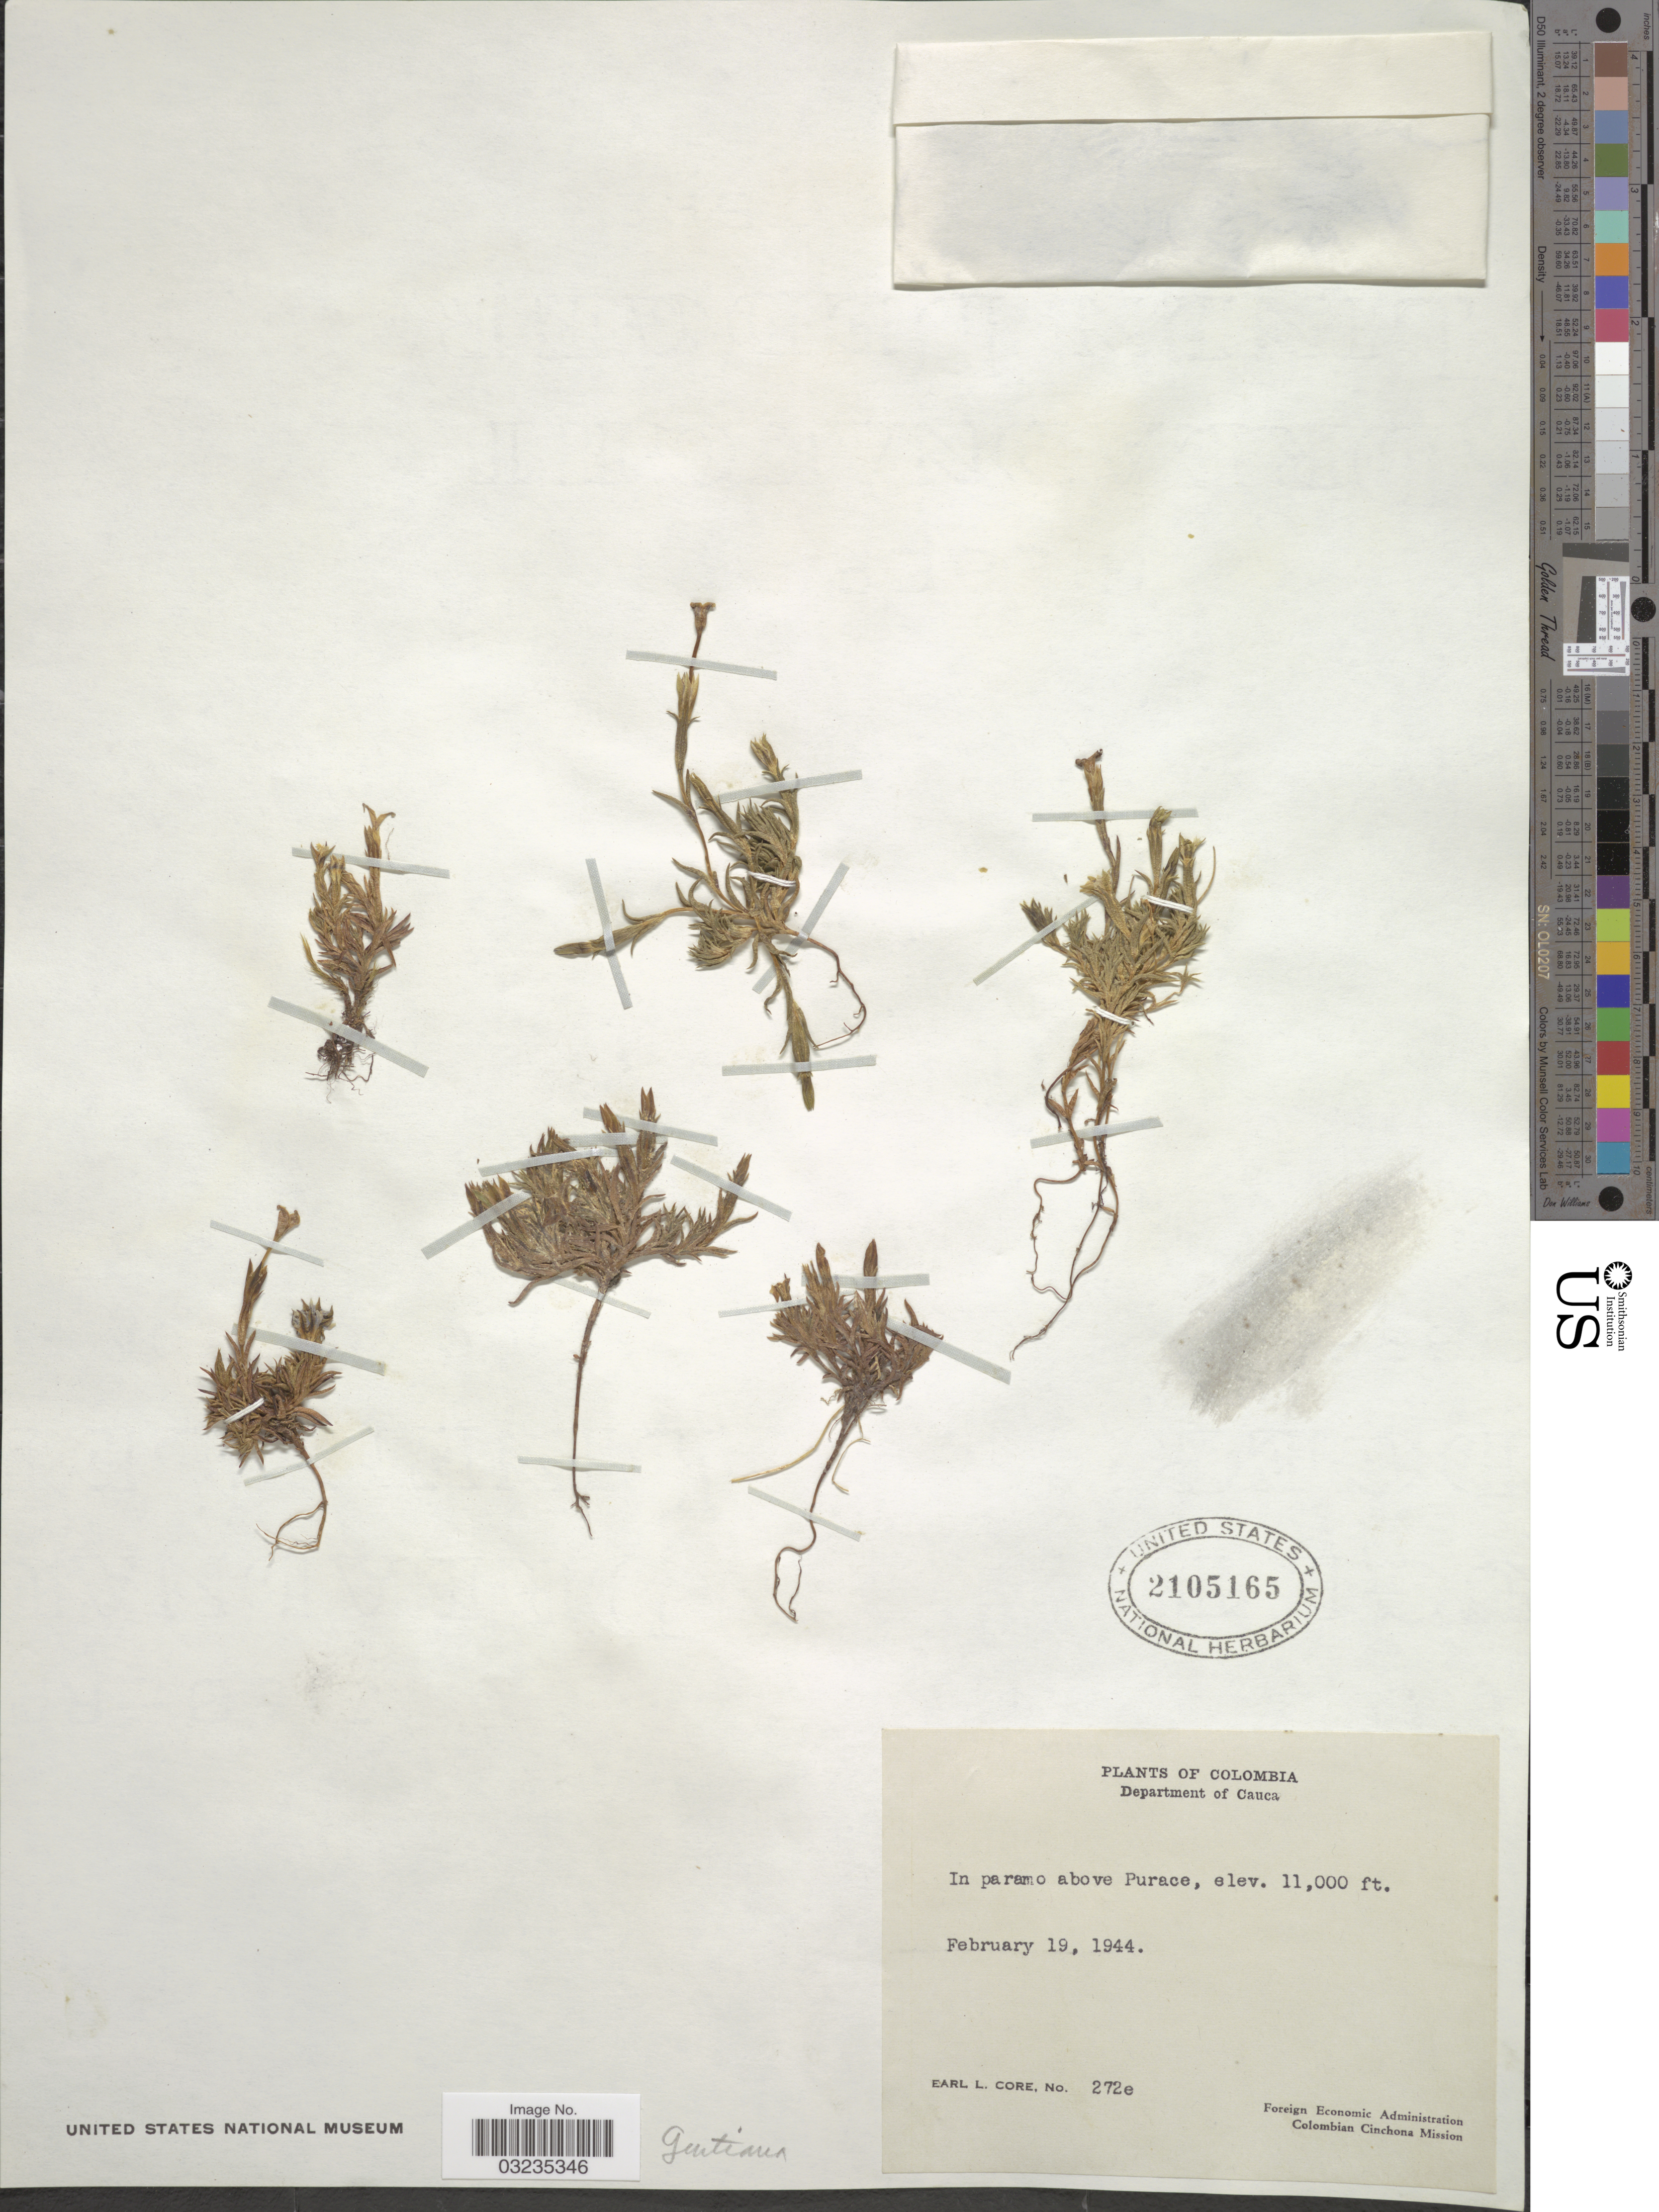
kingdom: Plantae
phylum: Tracheophyta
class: Magnoliopsida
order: Gentianales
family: Gentianaceae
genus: Gentiana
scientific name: Gentiana sp.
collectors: E. L. Core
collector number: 272e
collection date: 1944-02-19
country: Colombia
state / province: Cauca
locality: Department of Cauca. In paramo above Purace.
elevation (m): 3353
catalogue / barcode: US 2105165